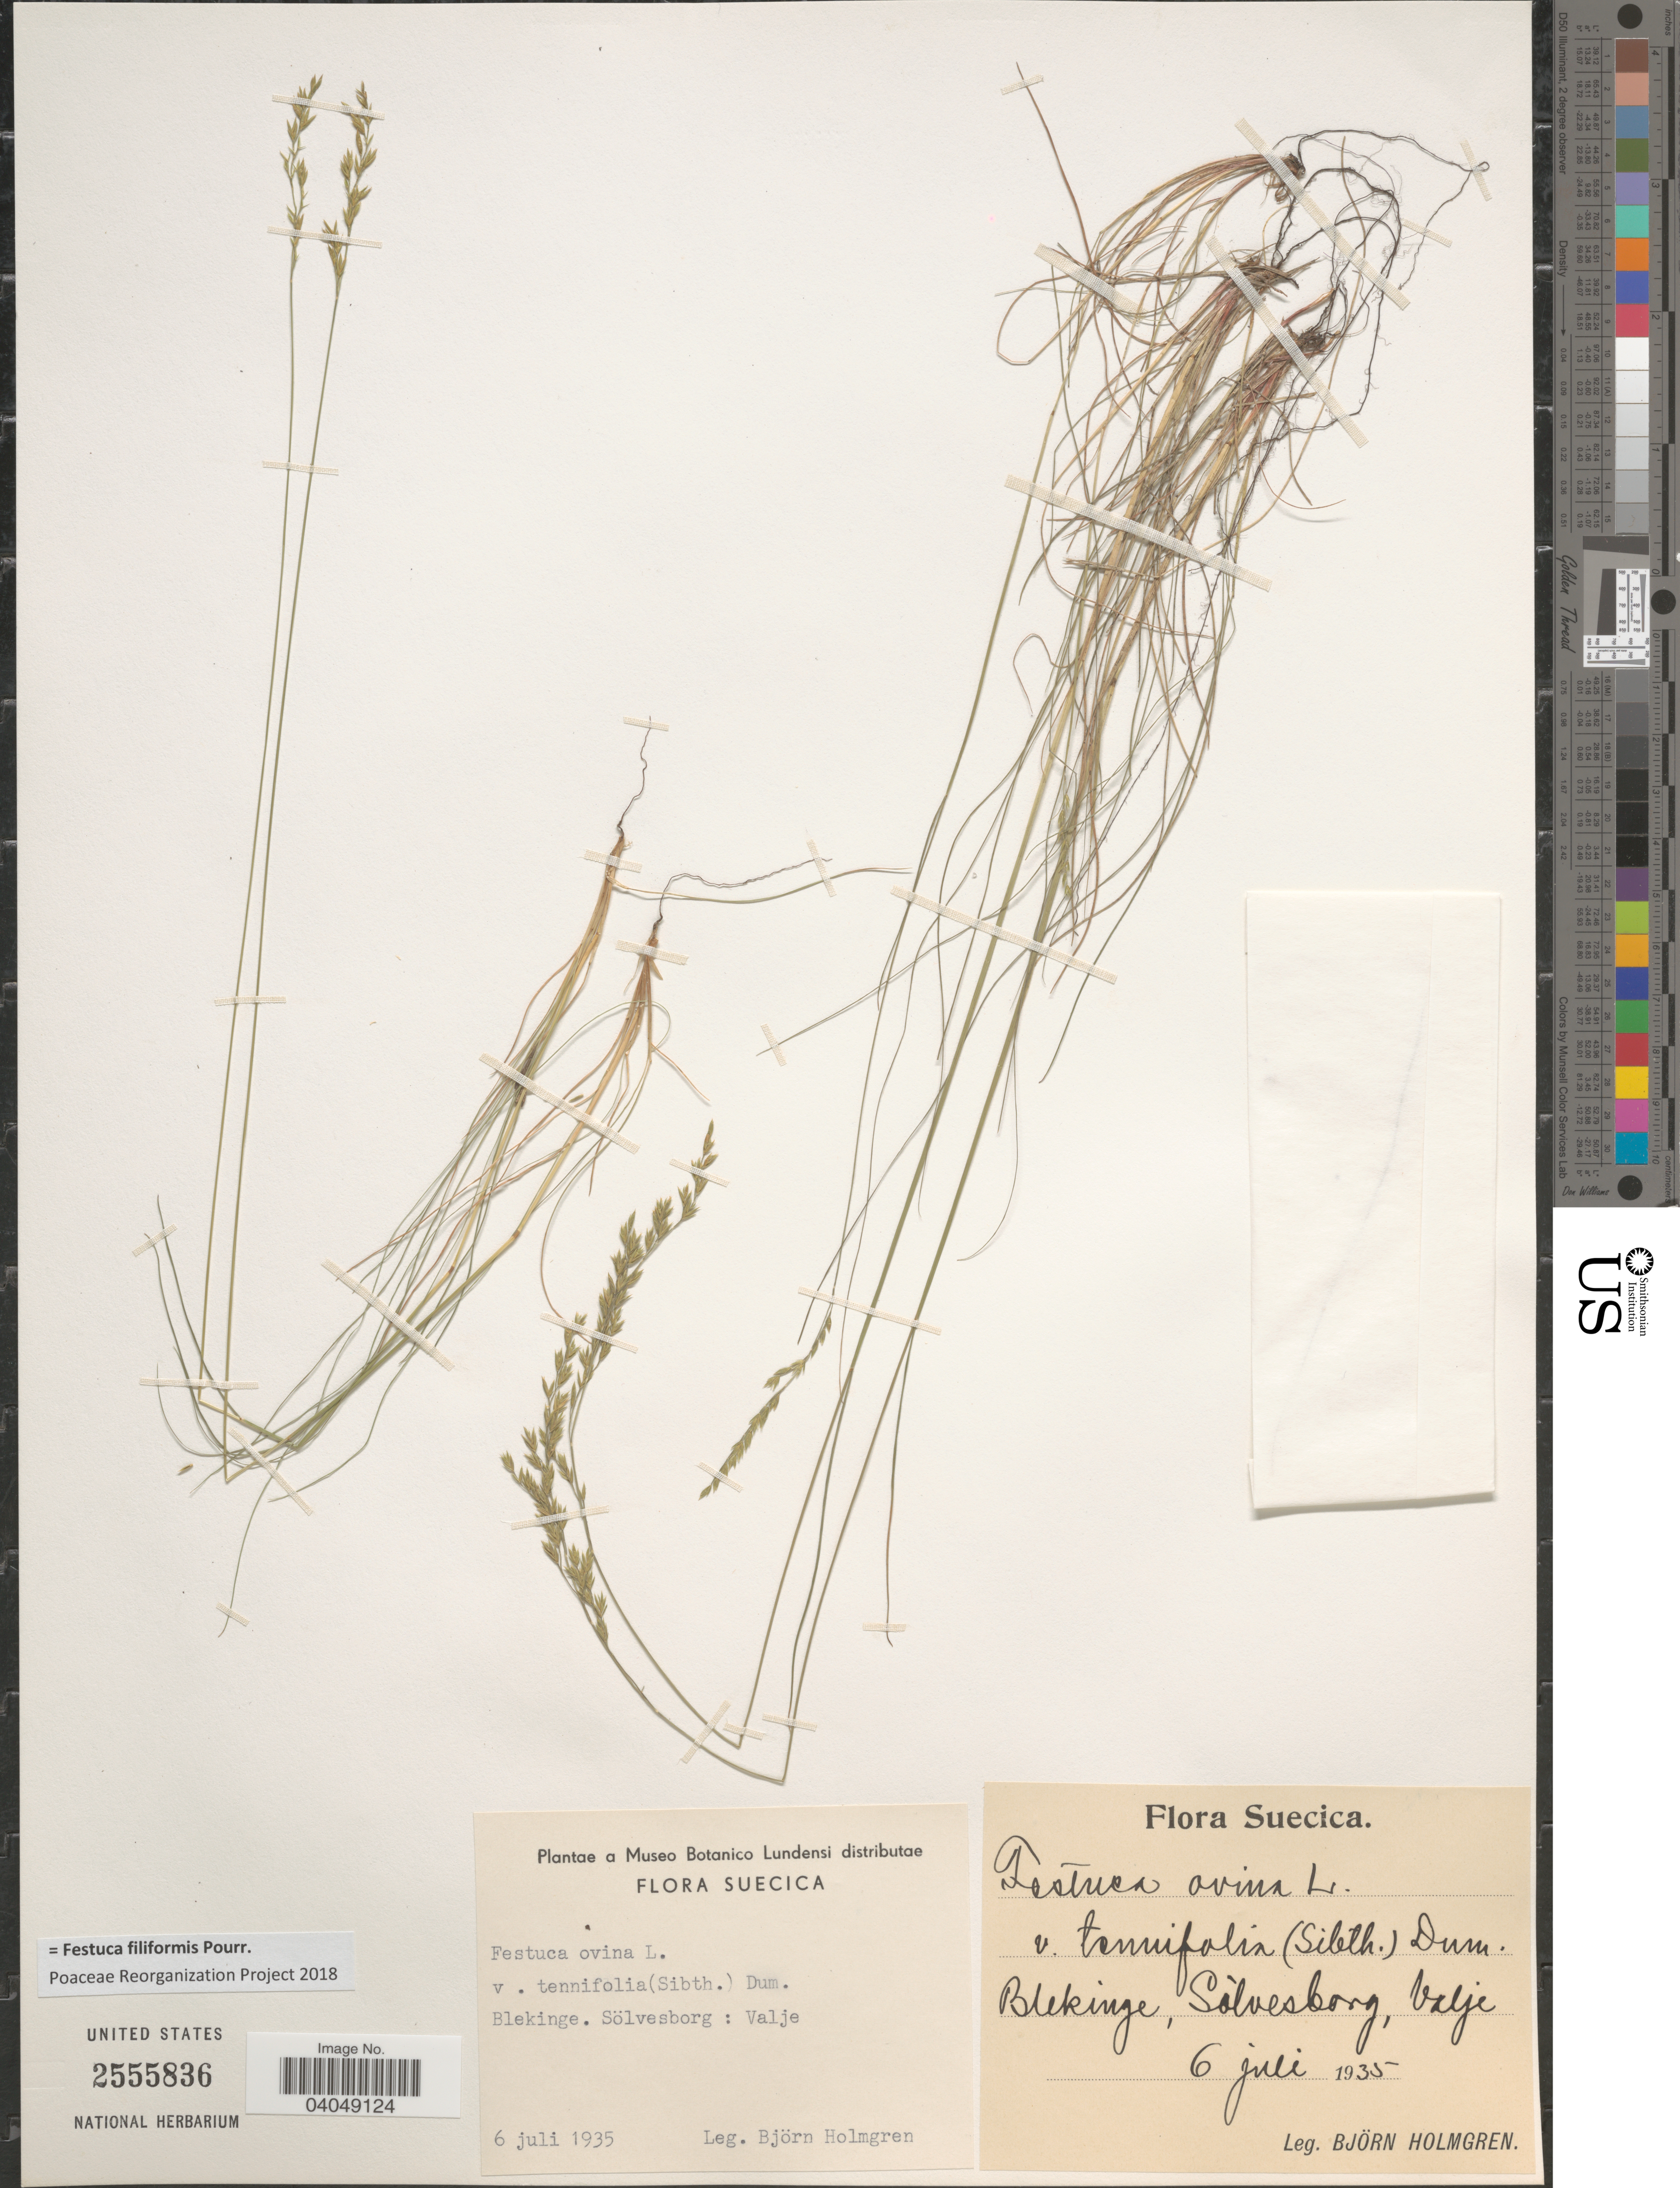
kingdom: Plantae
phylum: Tracheophyta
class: Liliopsida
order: Poales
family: Poaceae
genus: Festuca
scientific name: Festuca filiformis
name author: Pourr.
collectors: B. Holmgren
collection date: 1935-07-06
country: Sweden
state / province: Blekinge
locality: Suecica. Sölvesborg: Valje.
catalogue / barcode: US 2555836